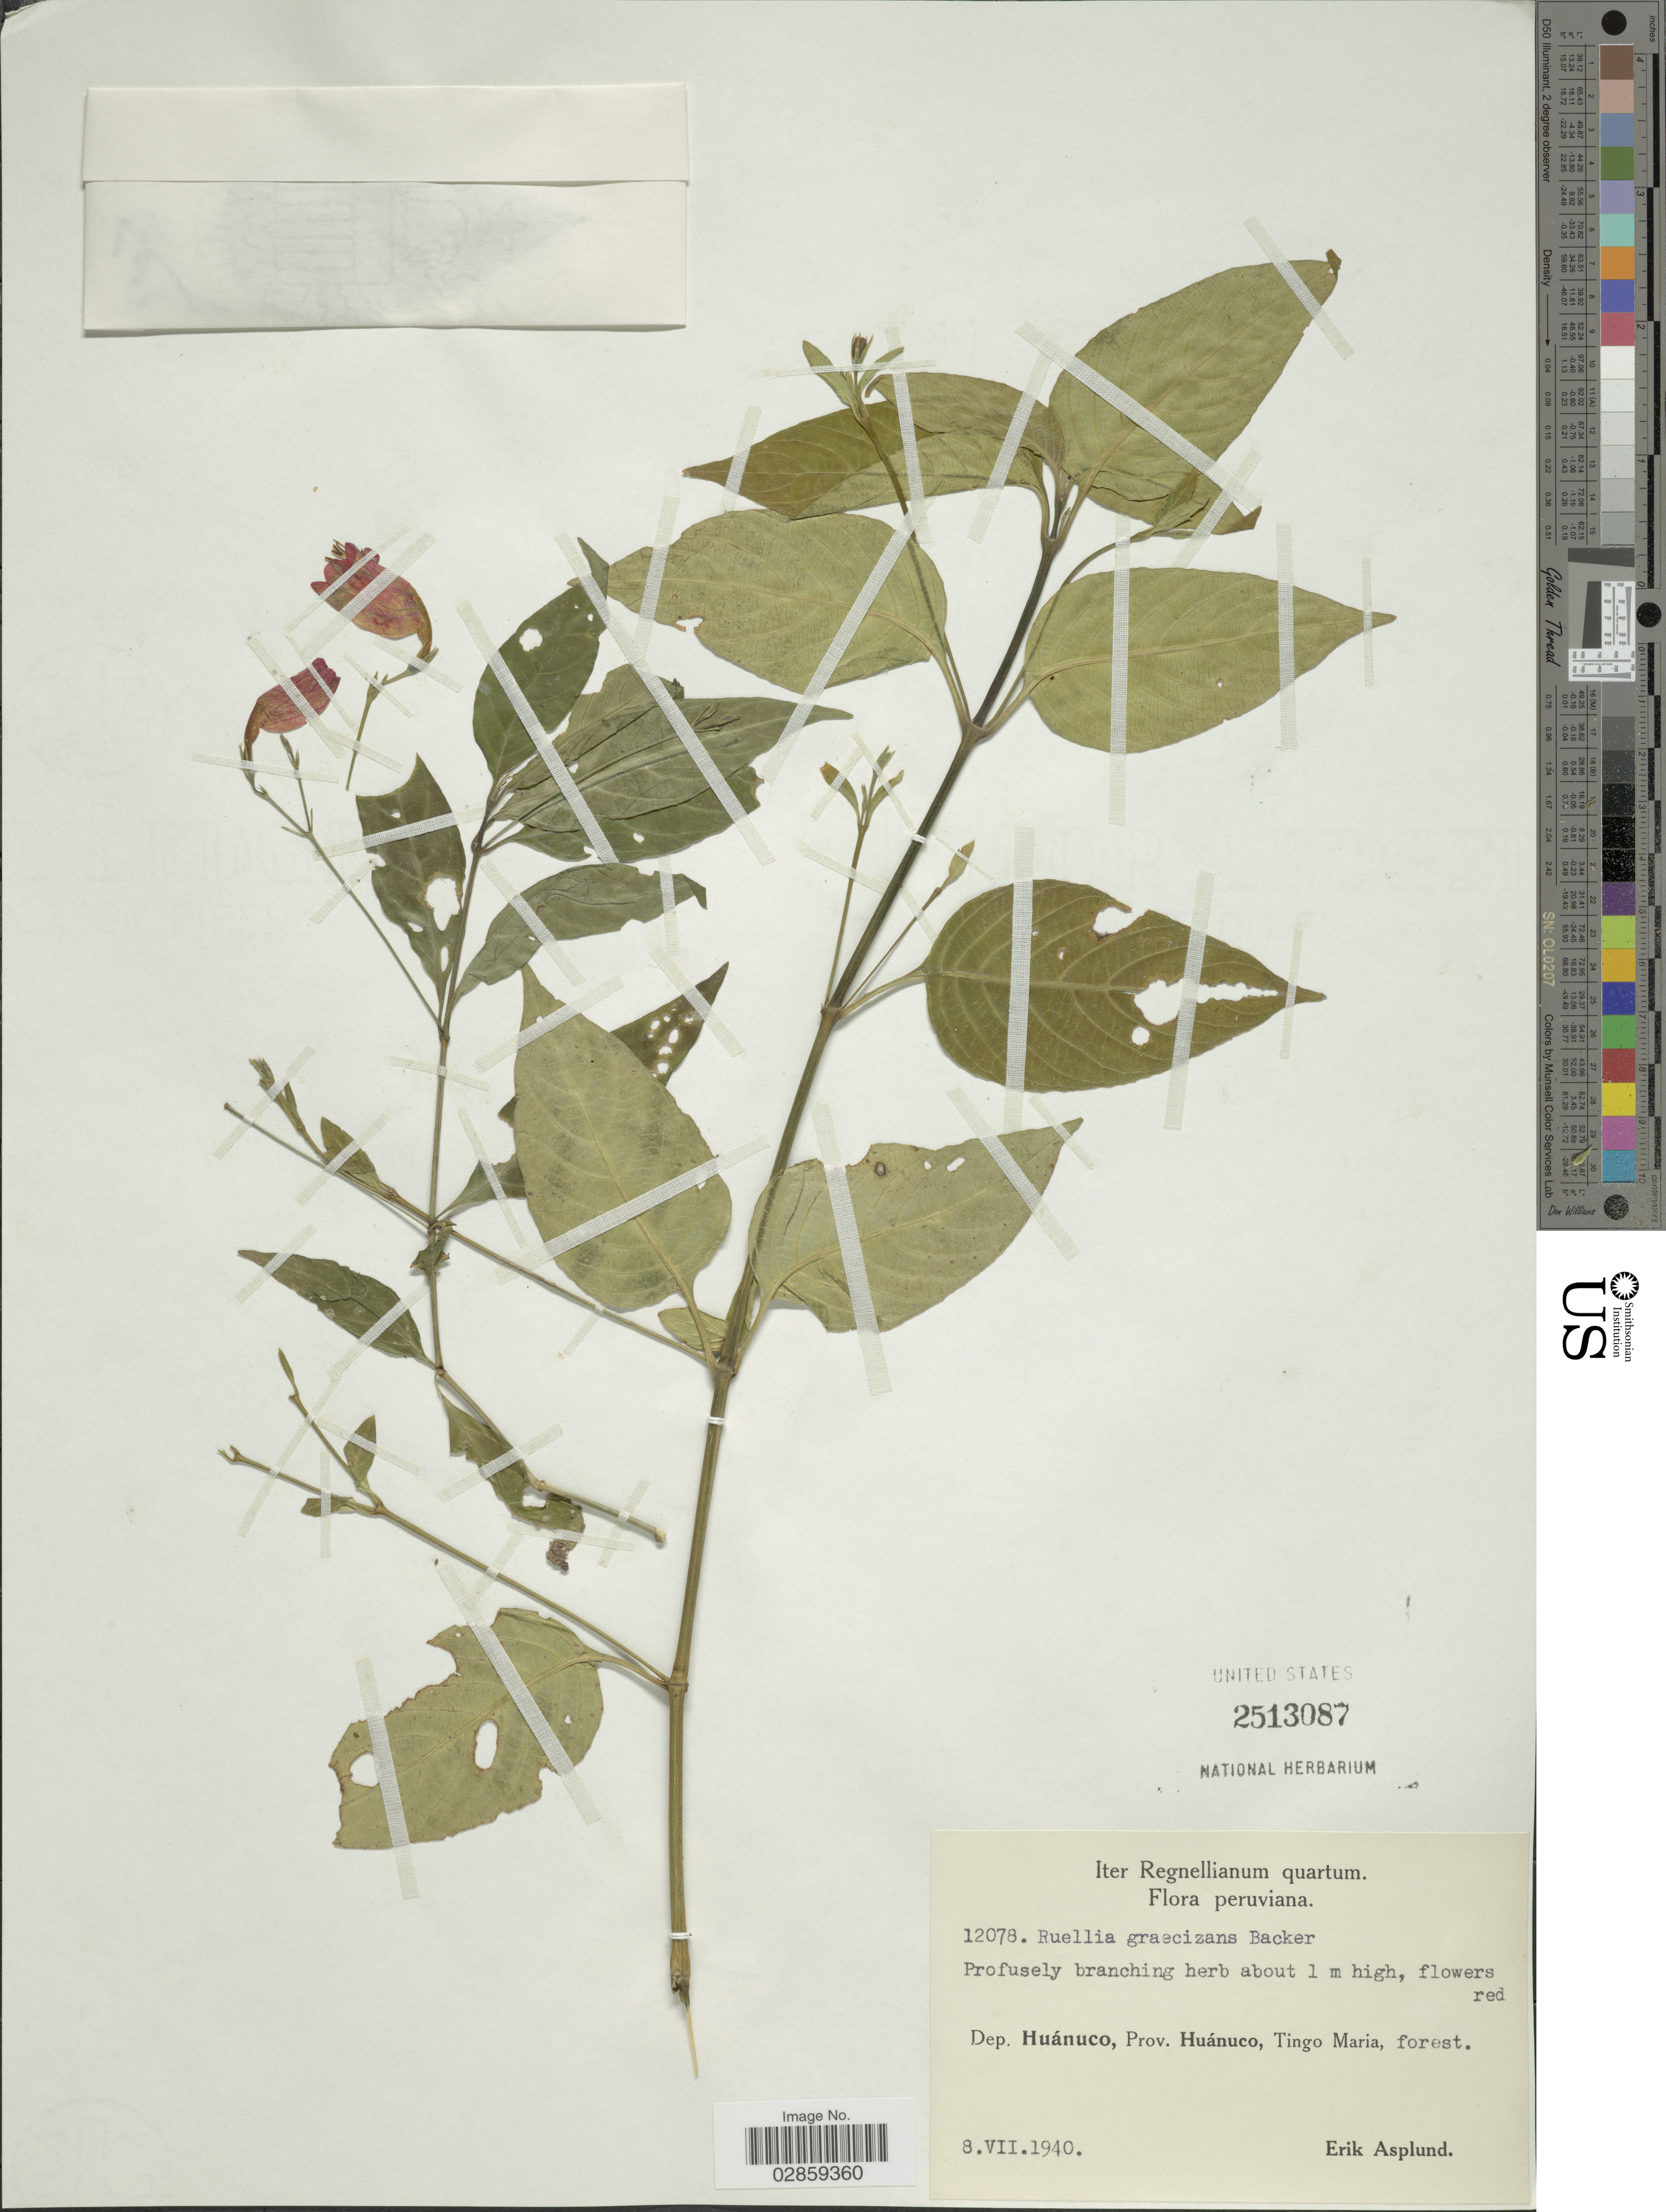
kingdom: Plantae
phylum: Tracheophyta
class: Magnoliopsida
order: Lamiales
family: Acanthaceae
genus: Ruellia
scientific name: Ruellia brevifolia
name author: (Pohl) C. Ezcurra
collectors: E. Asplund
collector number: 12078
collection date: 1940-07-08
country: Peru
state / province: Huánuco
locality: Dep. Huánuco, Prov. Huánuco, Tingo Maria.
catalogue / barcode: US 2513087